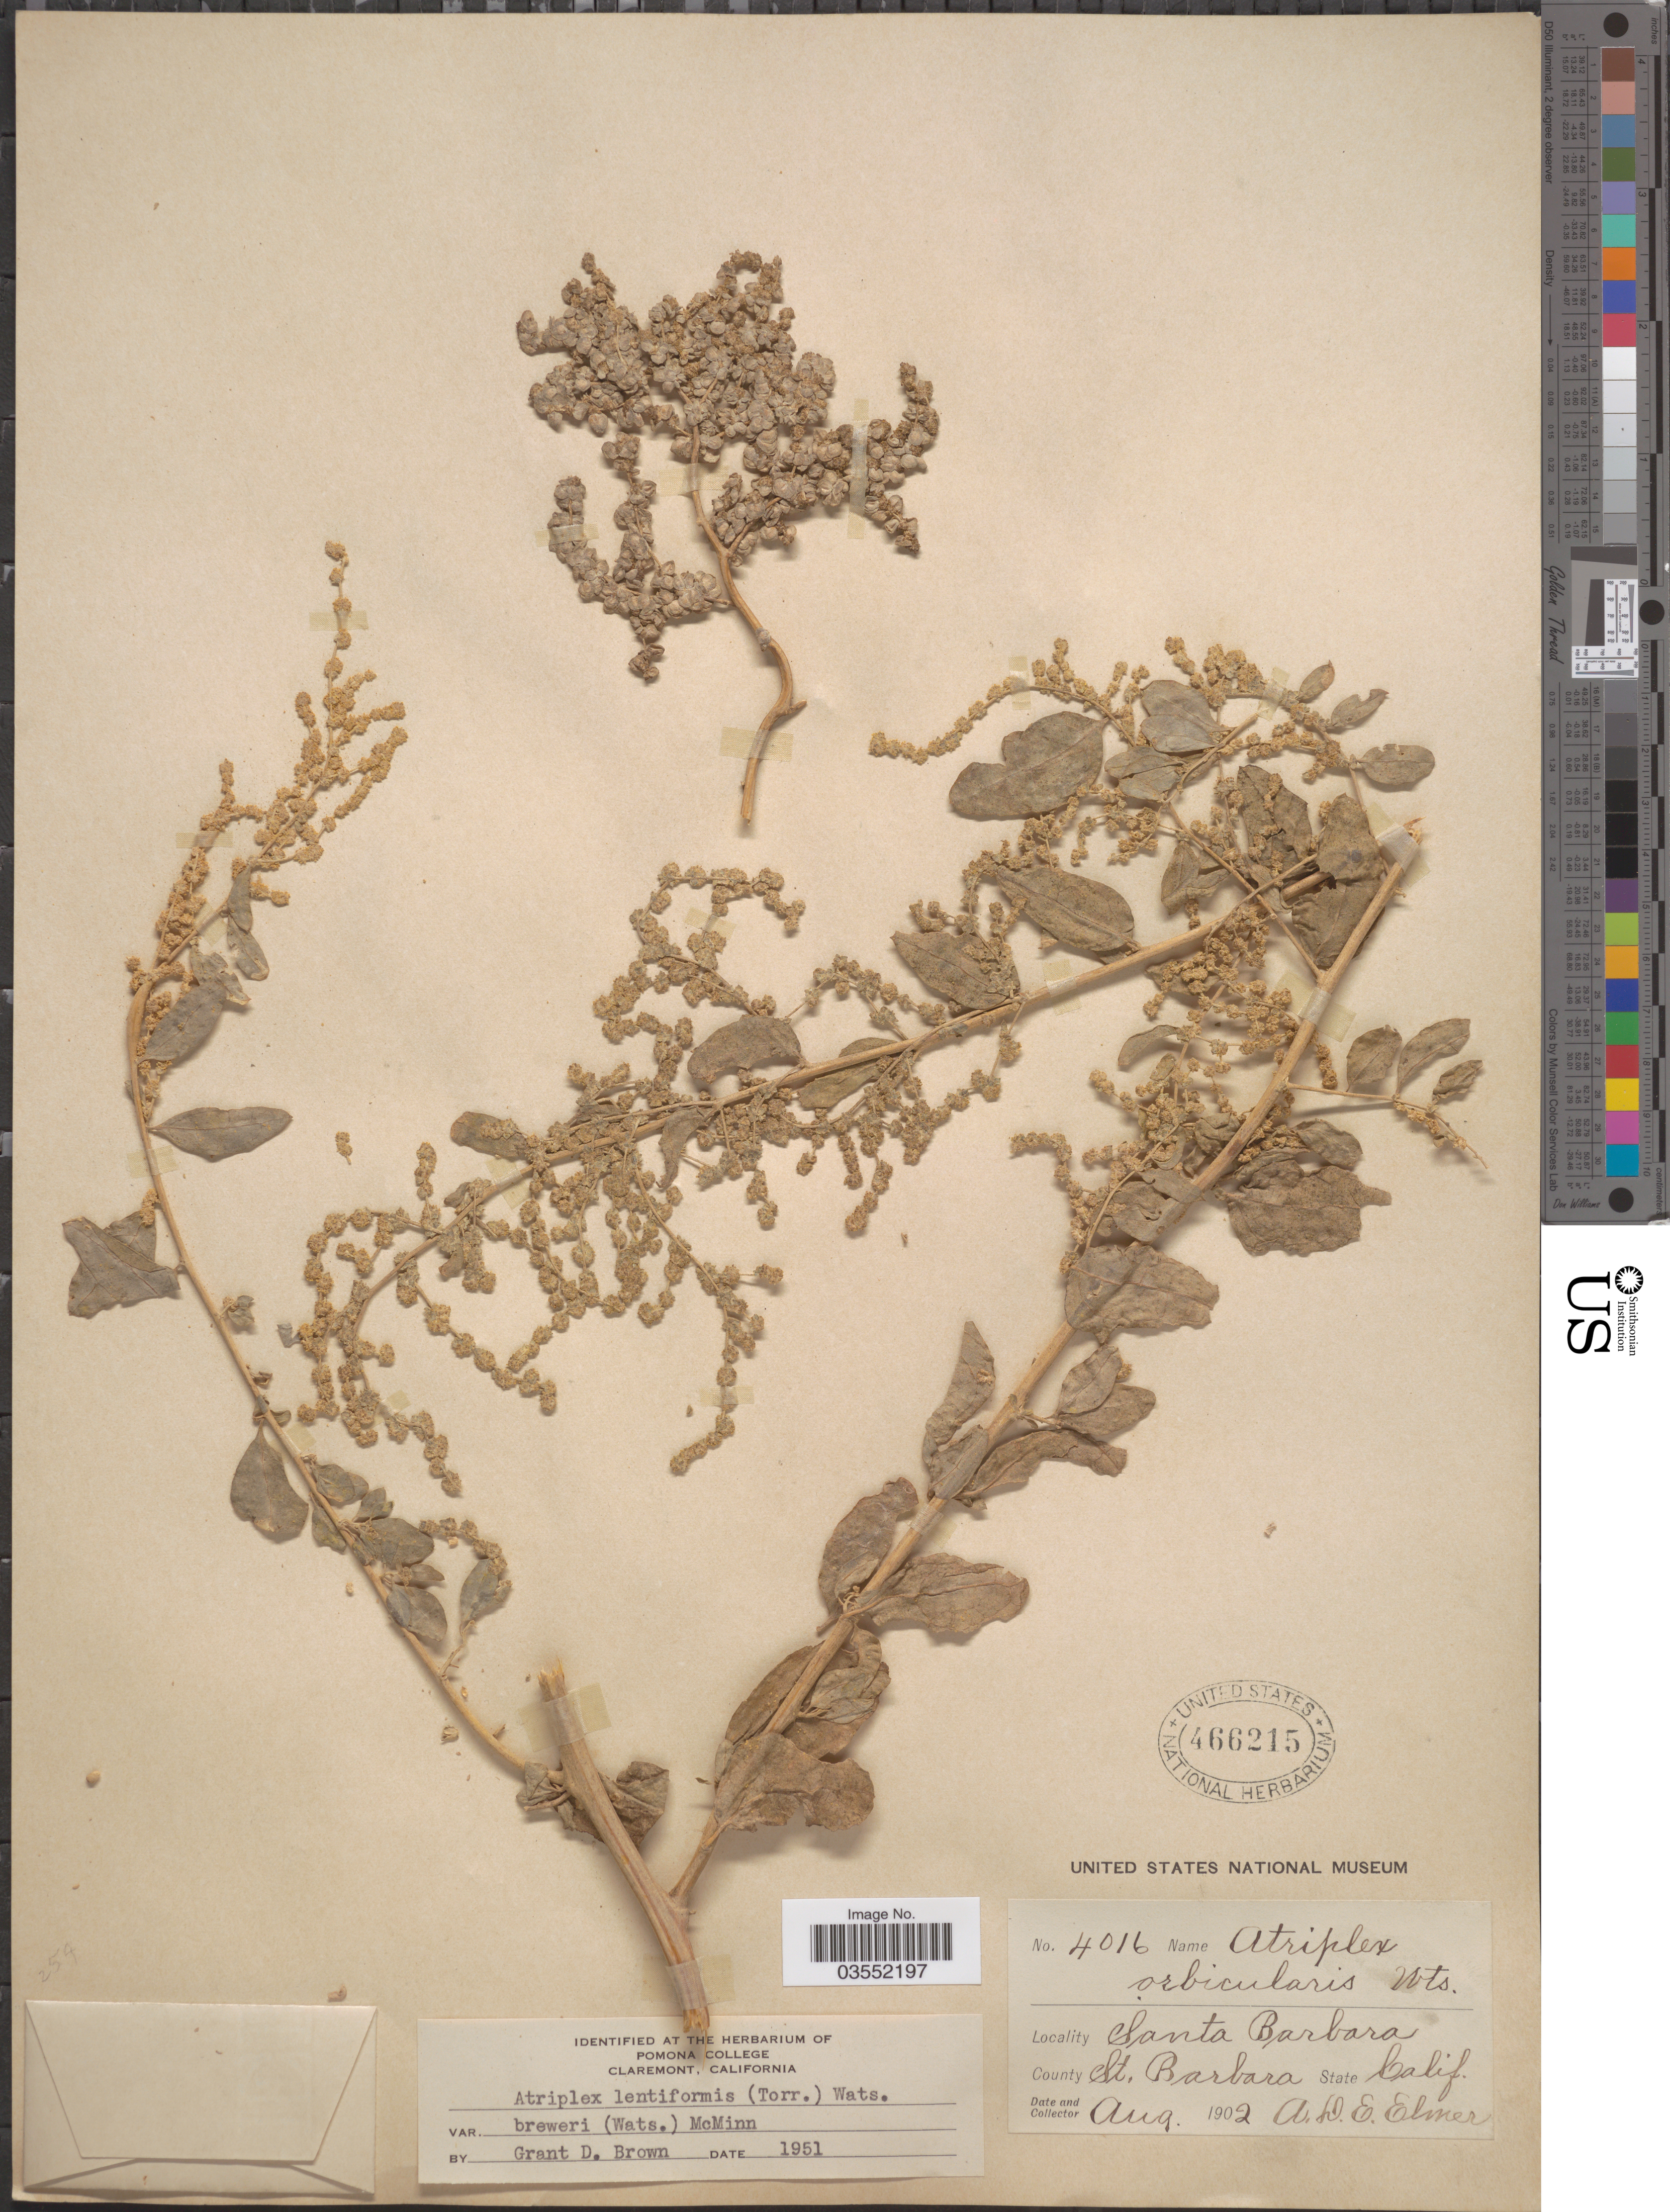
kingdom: Plantae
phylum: Tracheophyta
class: Magnoliopsida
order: Caryophyllales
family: Amaranthaceae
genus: Atriplex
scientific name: Atriplex lentiformis var. breweri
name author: (S. Watson) McMinn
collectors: A. D. E. Elmer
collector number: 4016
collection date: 1902-08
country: United States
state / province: California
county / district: Santa Barbara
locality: Santa Barbara. County St, Barbara.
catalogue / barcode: US 466215